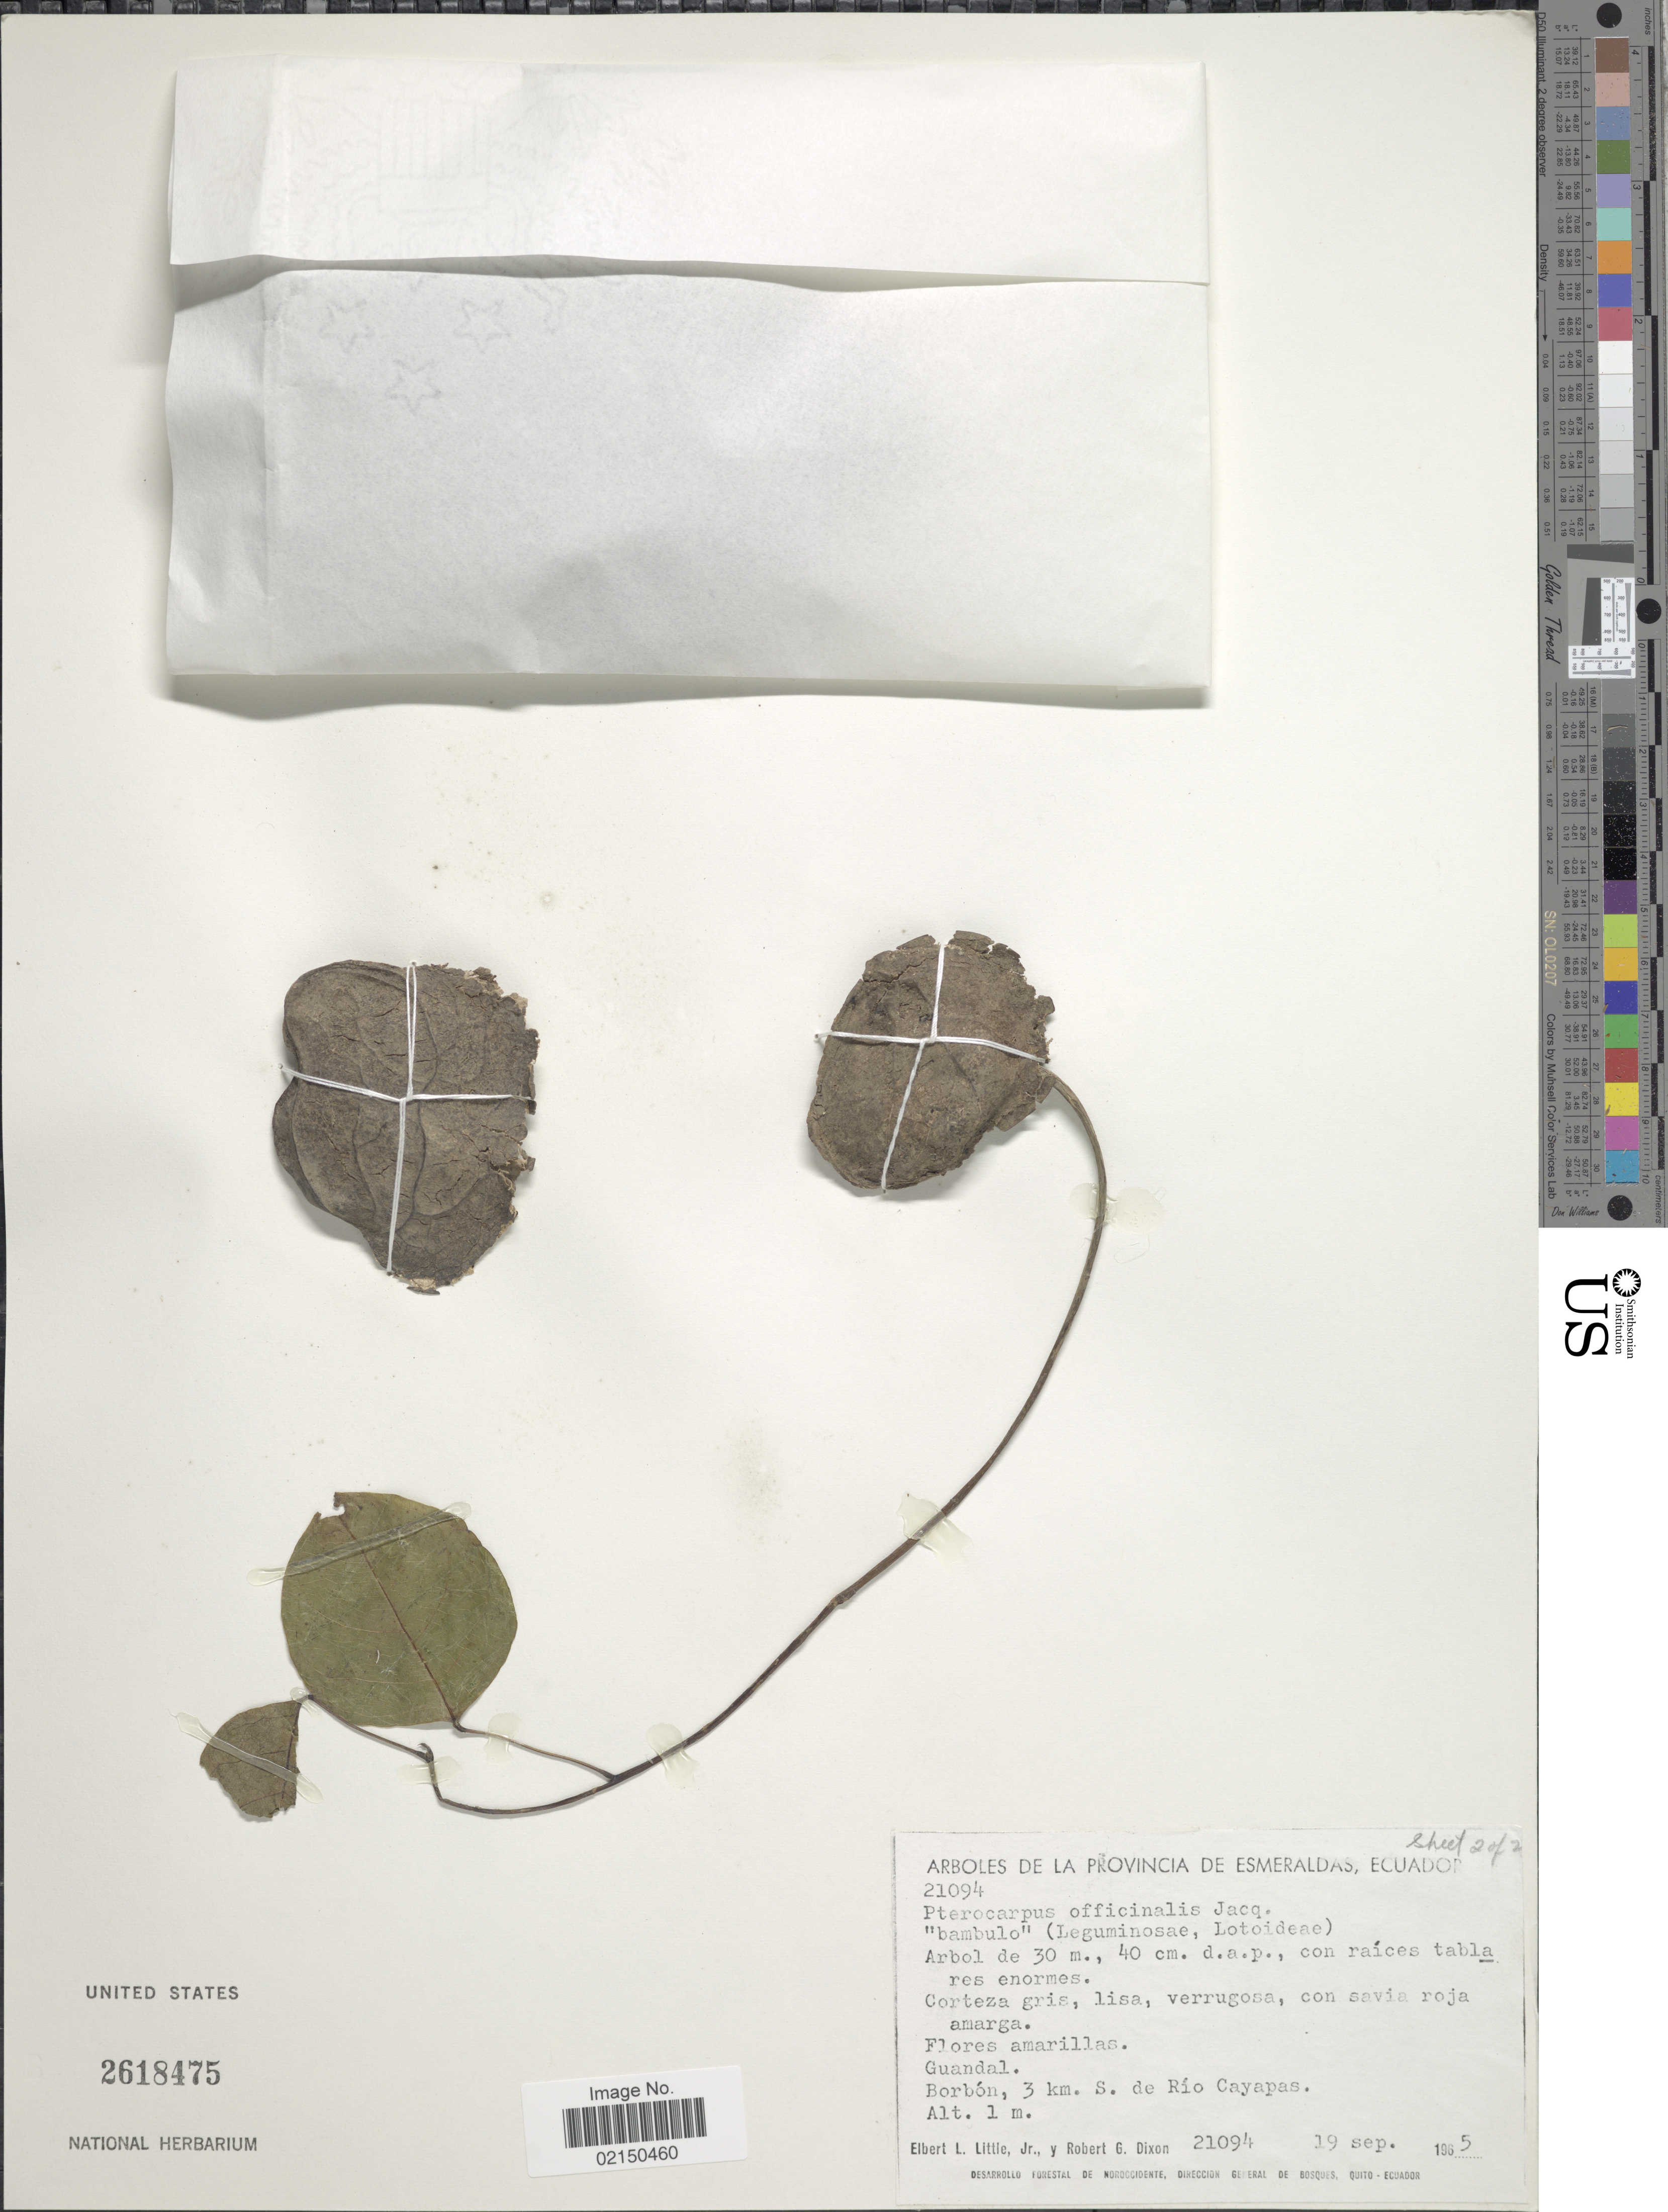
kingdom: Plantae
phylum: Tracheophyta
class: Magnoliopsida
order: Fabales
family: Fabaceae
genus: Pterocarpus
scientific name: Pterocarpus officinalis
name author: Jacq.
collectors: E. L. Little & R. G. Dixon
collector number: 21094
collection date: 1965-09-19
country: Ecuador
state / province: Esmeraldas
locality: Borbon, 3 km. s. de Rio Cayapas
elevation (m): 1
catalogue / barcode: US 2618475